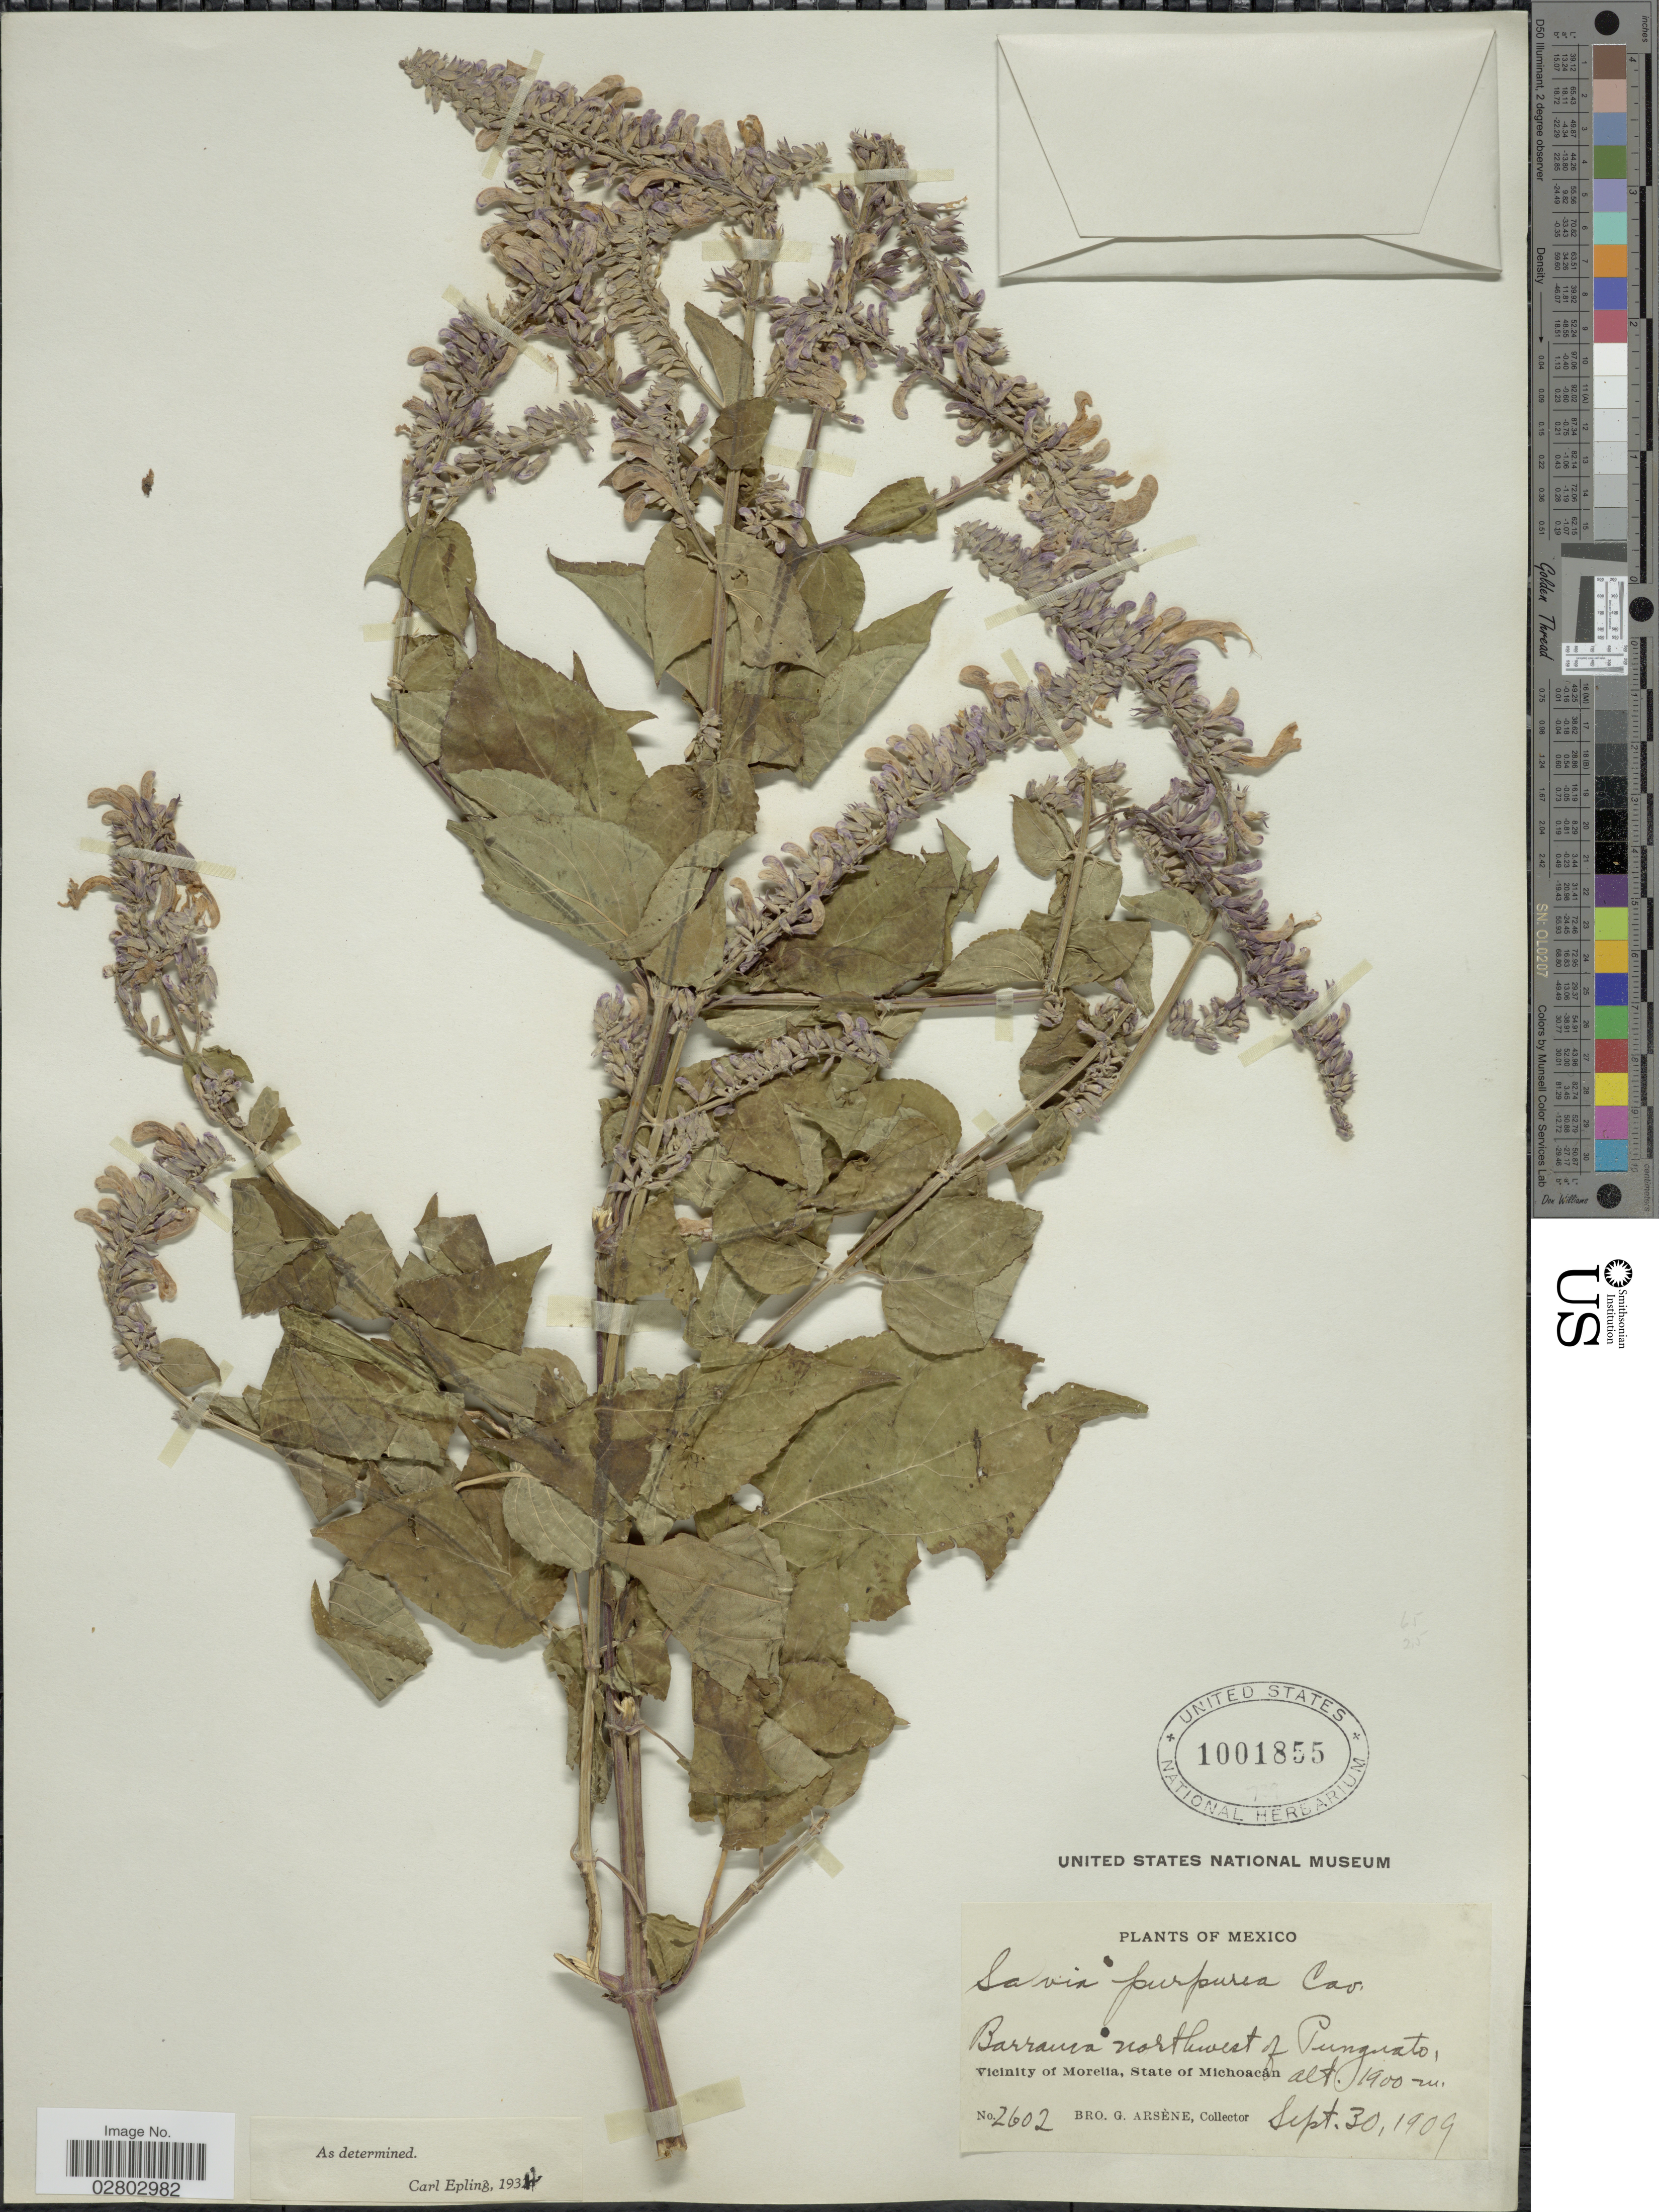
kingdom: Plantae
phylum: Tracheophyta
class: Magnoliopsida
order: Lamiales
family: Lamiaceae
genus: Salvia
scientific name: Salvia purpurea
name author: Cav.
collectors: Bro. G. Arsène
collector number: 2602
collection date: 1909-09-30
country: Mexico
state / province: Michoacán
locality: Barranca northwest of Punguato, Vicinity of Morelia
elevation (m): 1900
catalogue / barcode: US 1001855